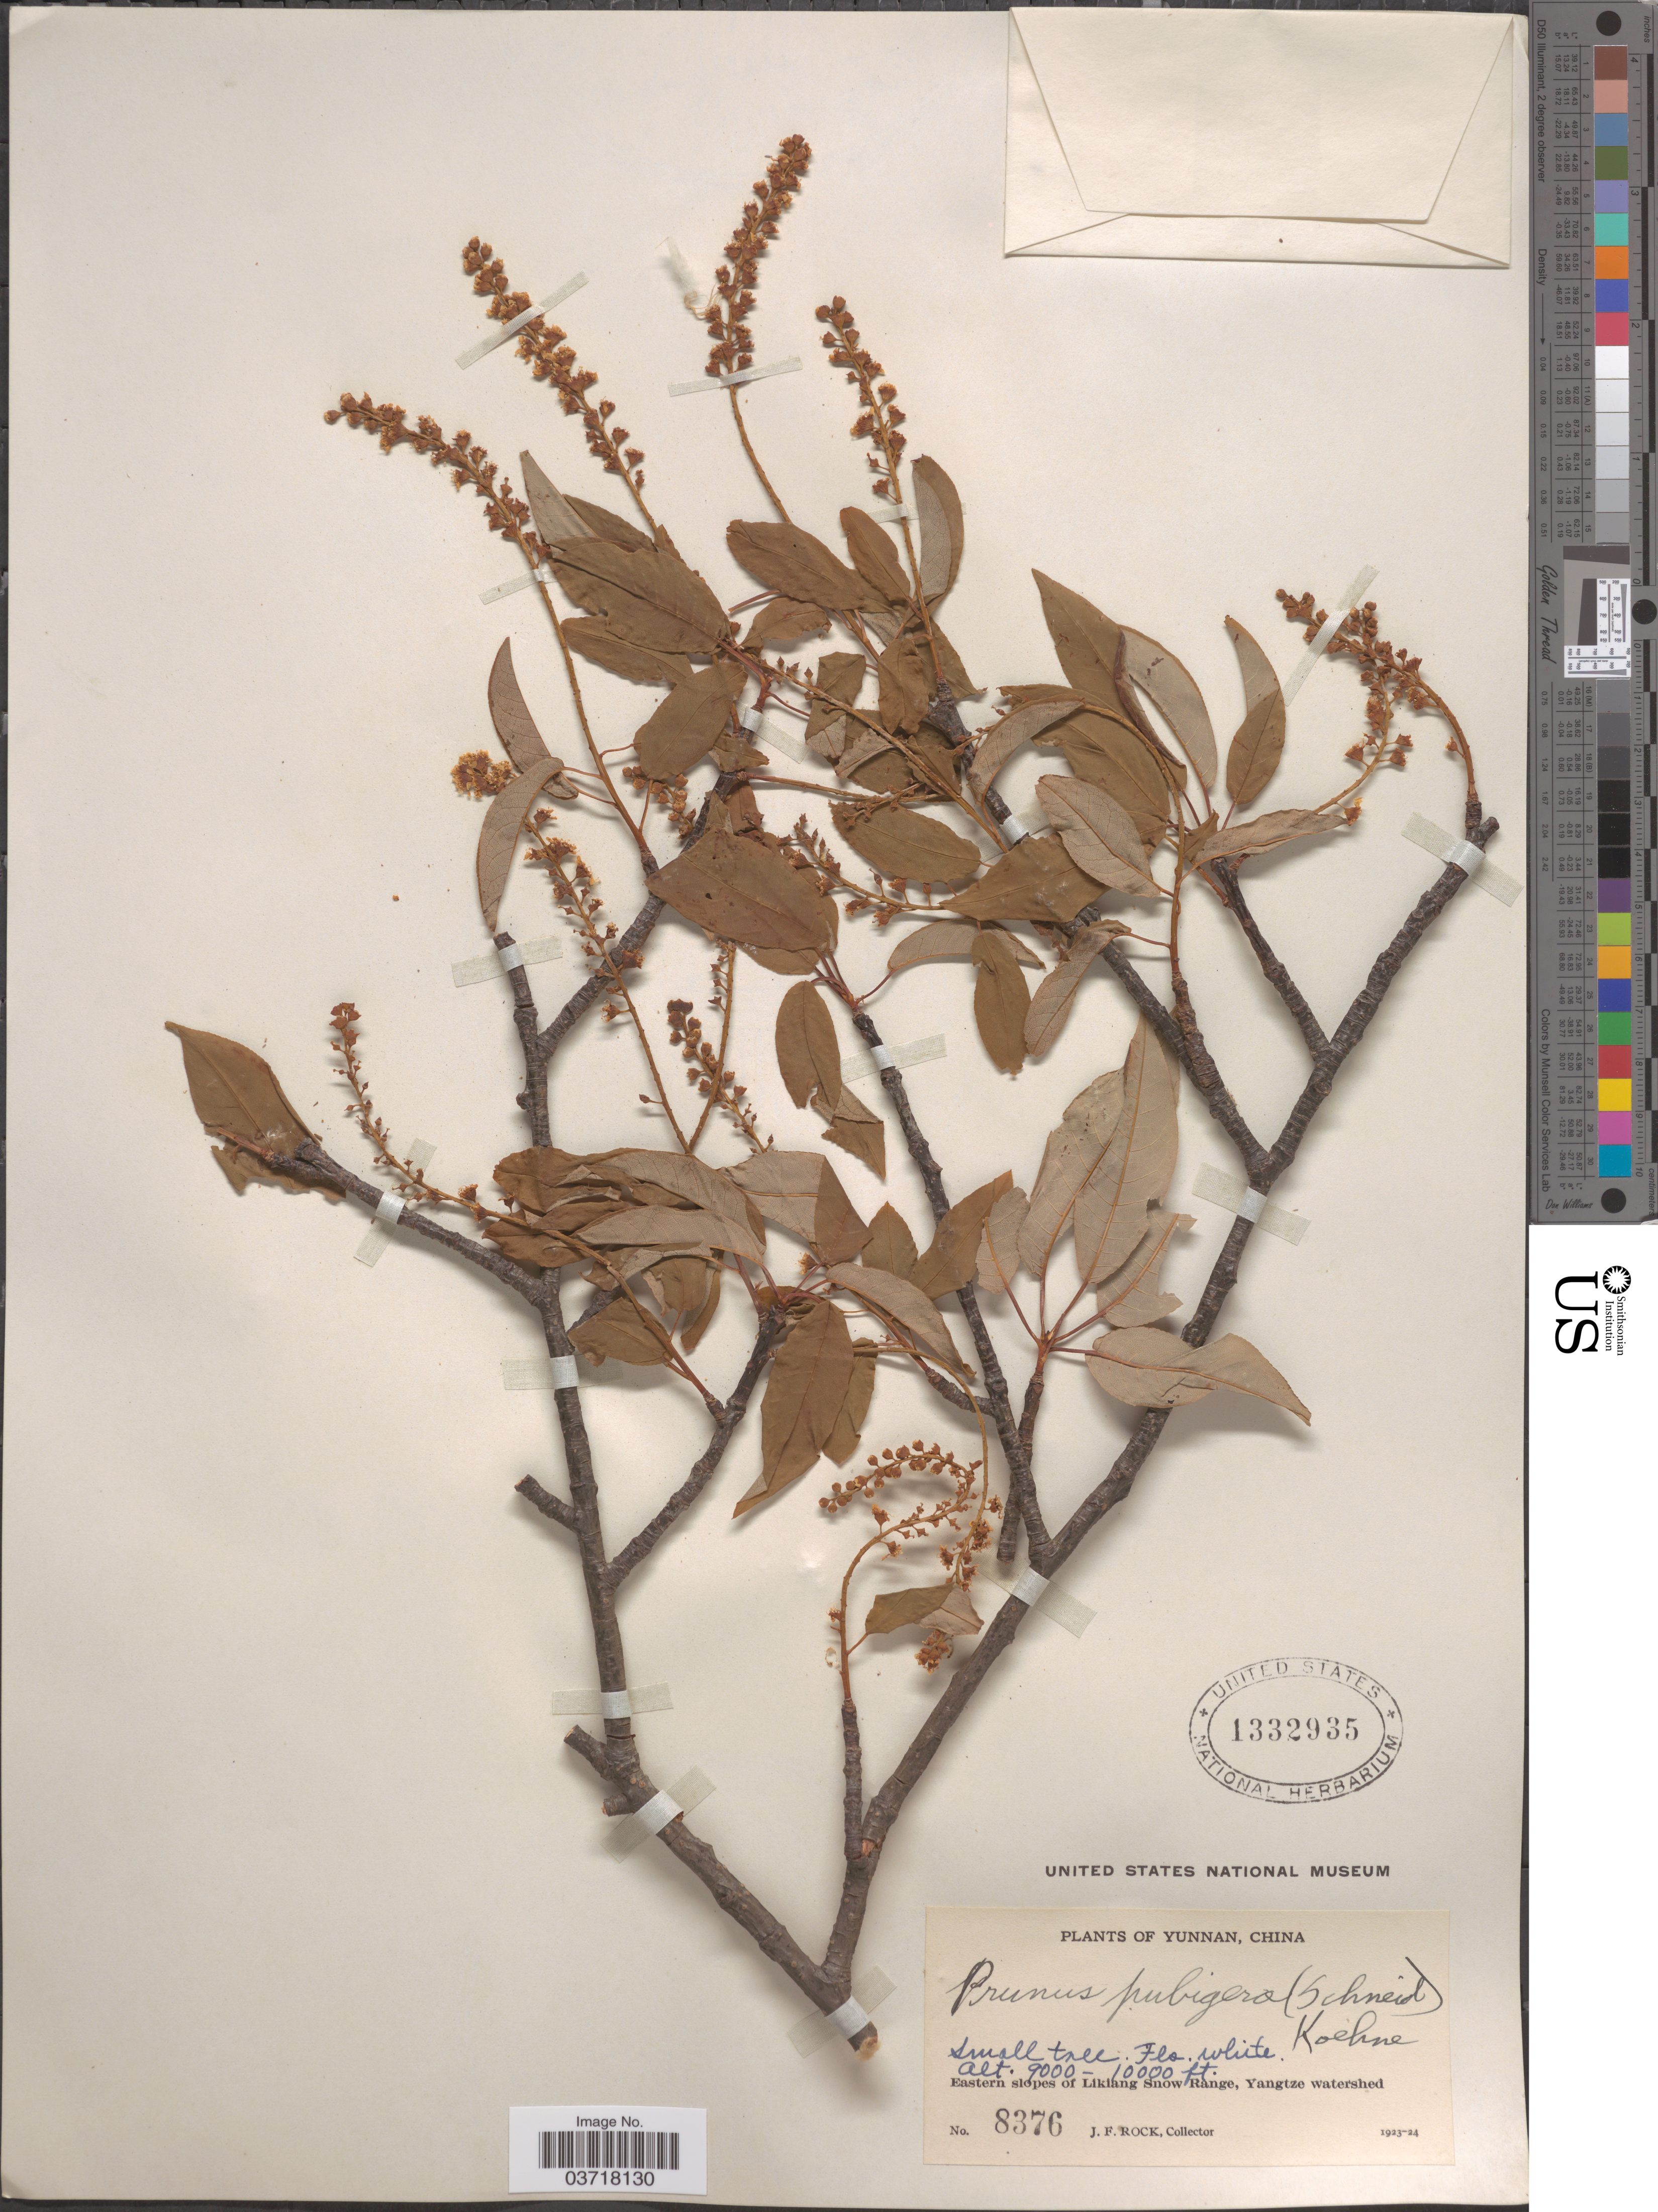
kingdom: Plantae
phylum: Tracheophyta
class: Magnoliopsida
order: Rosales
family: Rosaceae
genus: Prunus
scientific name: Prunus pubigera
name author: (C.K. Schneid.) Koehne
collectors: J. Rock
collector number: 8376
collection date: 1923/1924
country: China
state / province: Yunnan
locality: Eastern slopes of Likiang Snow Range, Yangtze watershed.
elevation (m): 2743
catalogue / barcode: US 1332935